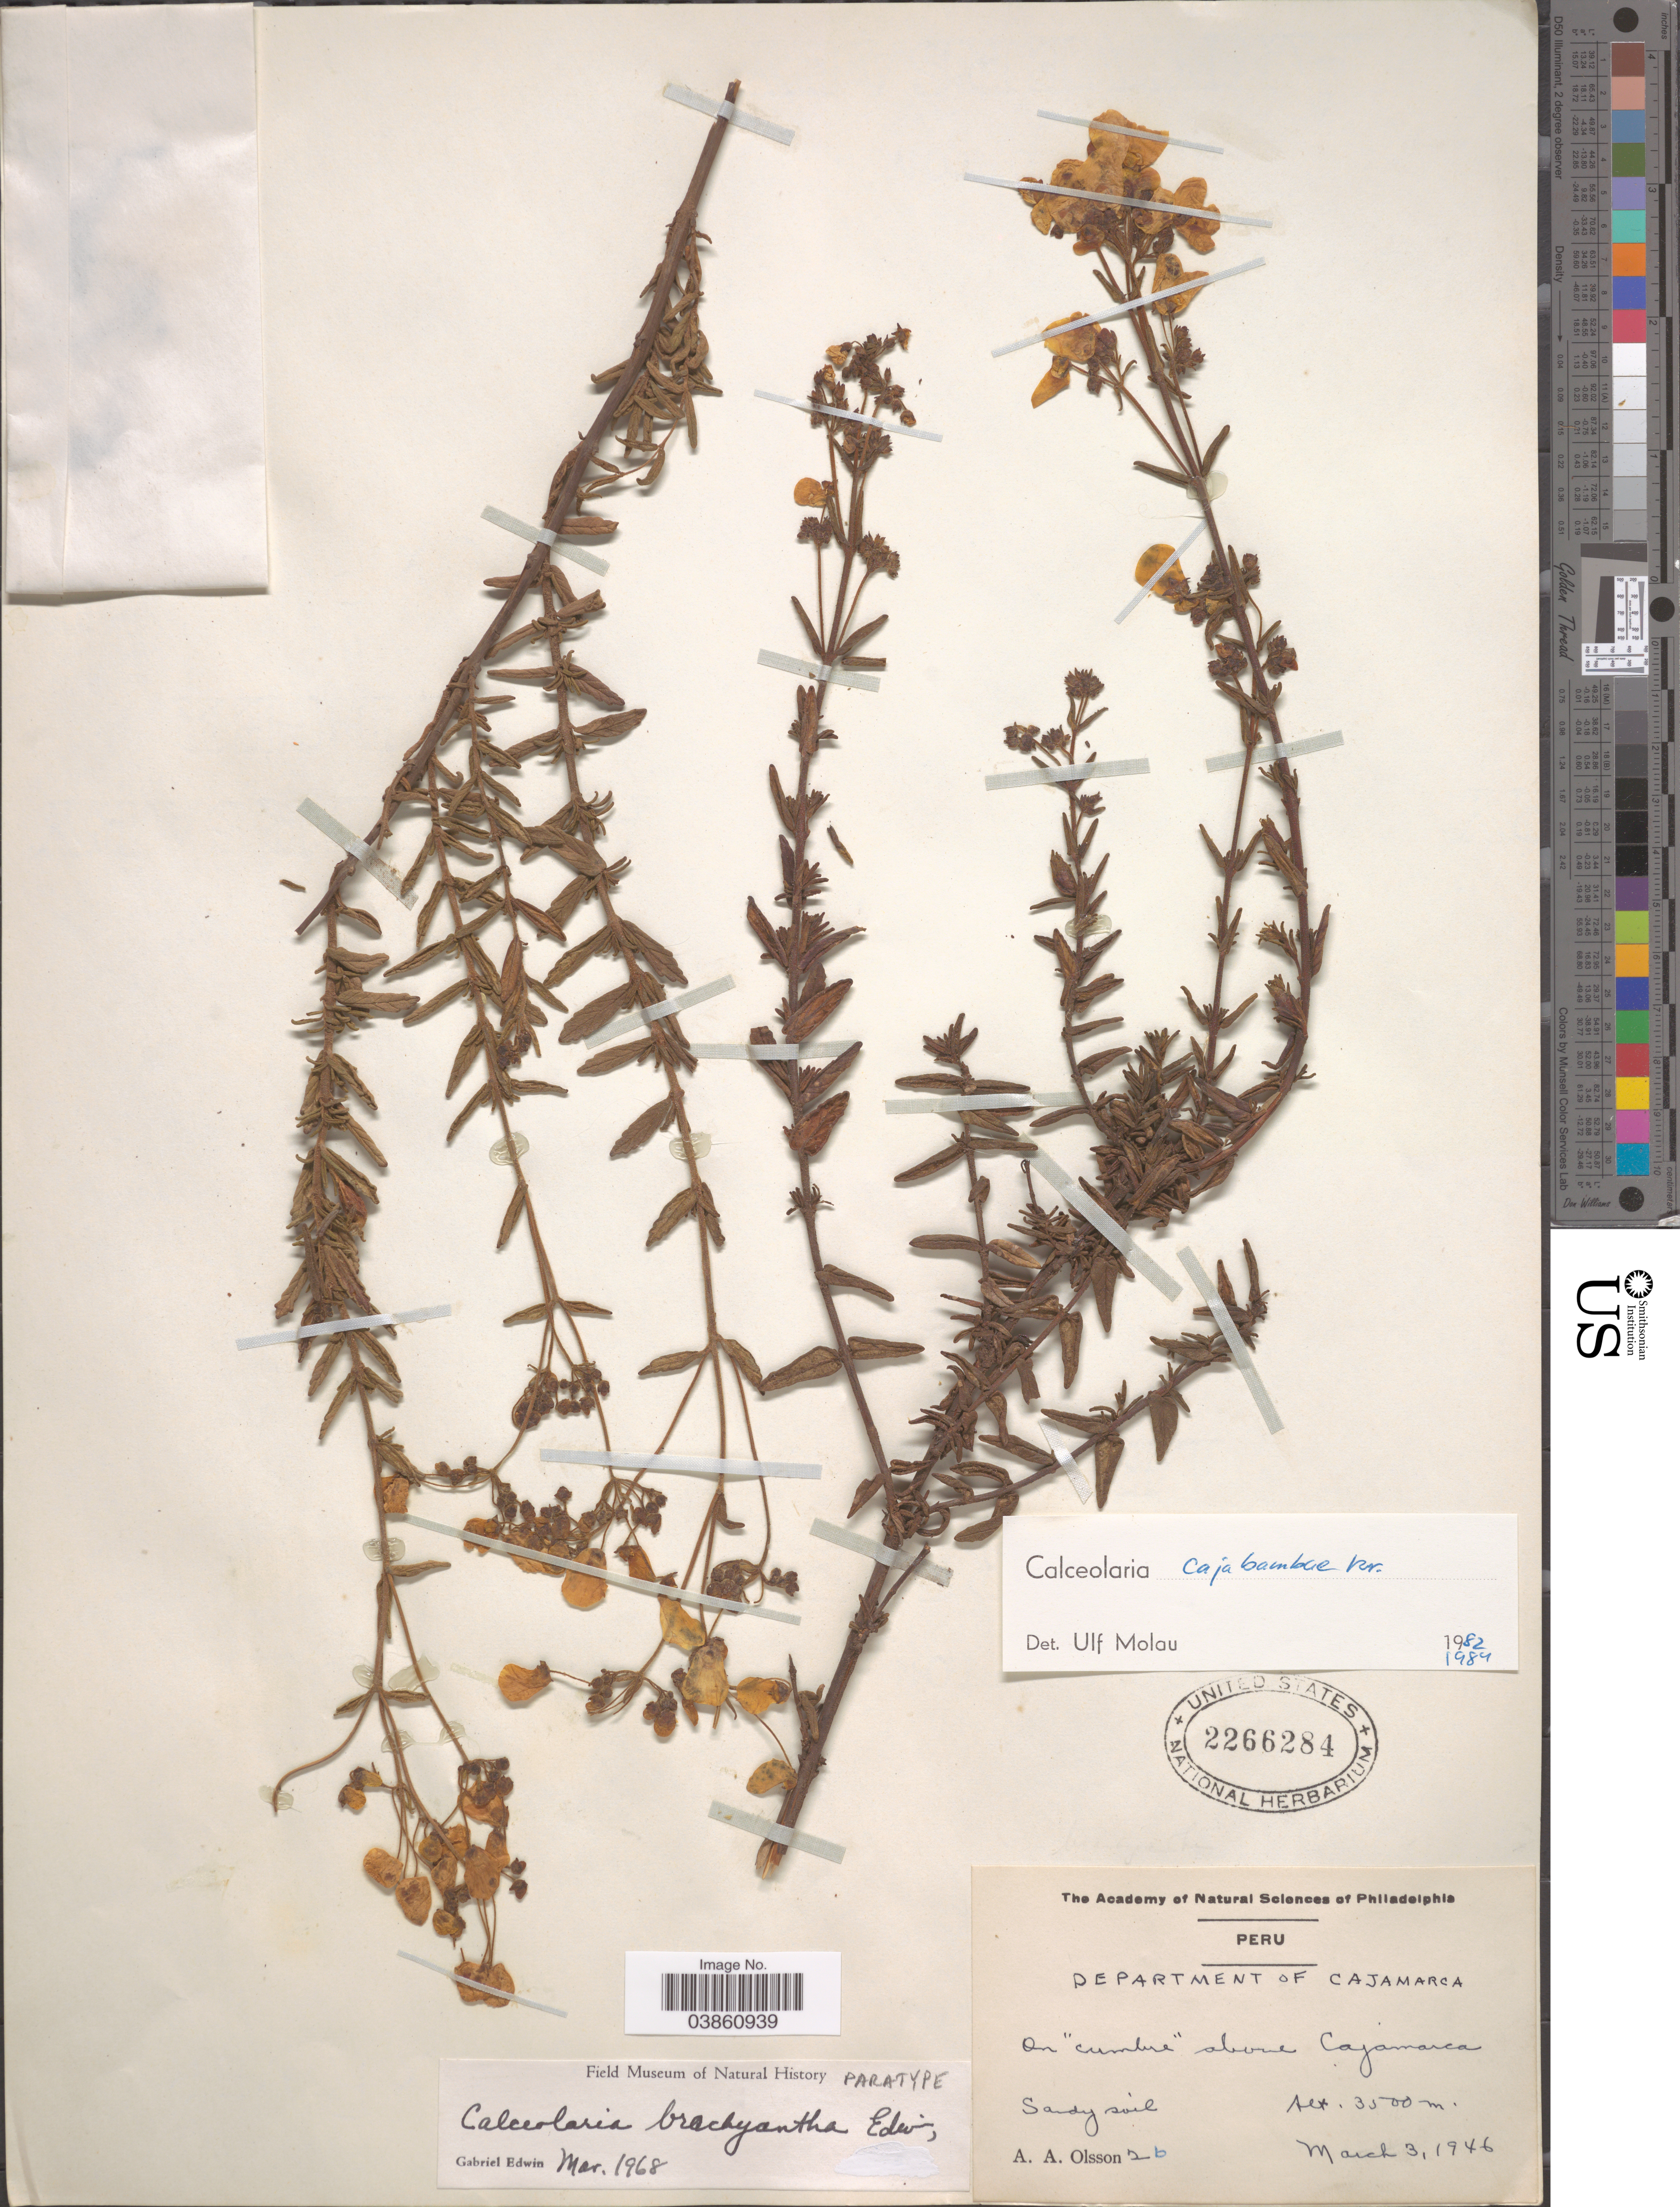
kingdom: Plantae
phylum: Tracheophyta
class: Magnoliopsida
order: Lamiales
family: Calceolariaceae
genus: Calceolaria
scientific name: Calceolaria cajabambae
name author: Kraenzl.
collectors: A. Olsson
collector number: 26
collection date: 1946-03-03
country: Peru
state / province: Cajamarca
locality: Department of Cajamarca. On "cumbre" above Cajamarca.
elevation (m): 3500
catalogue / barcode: US 2266284